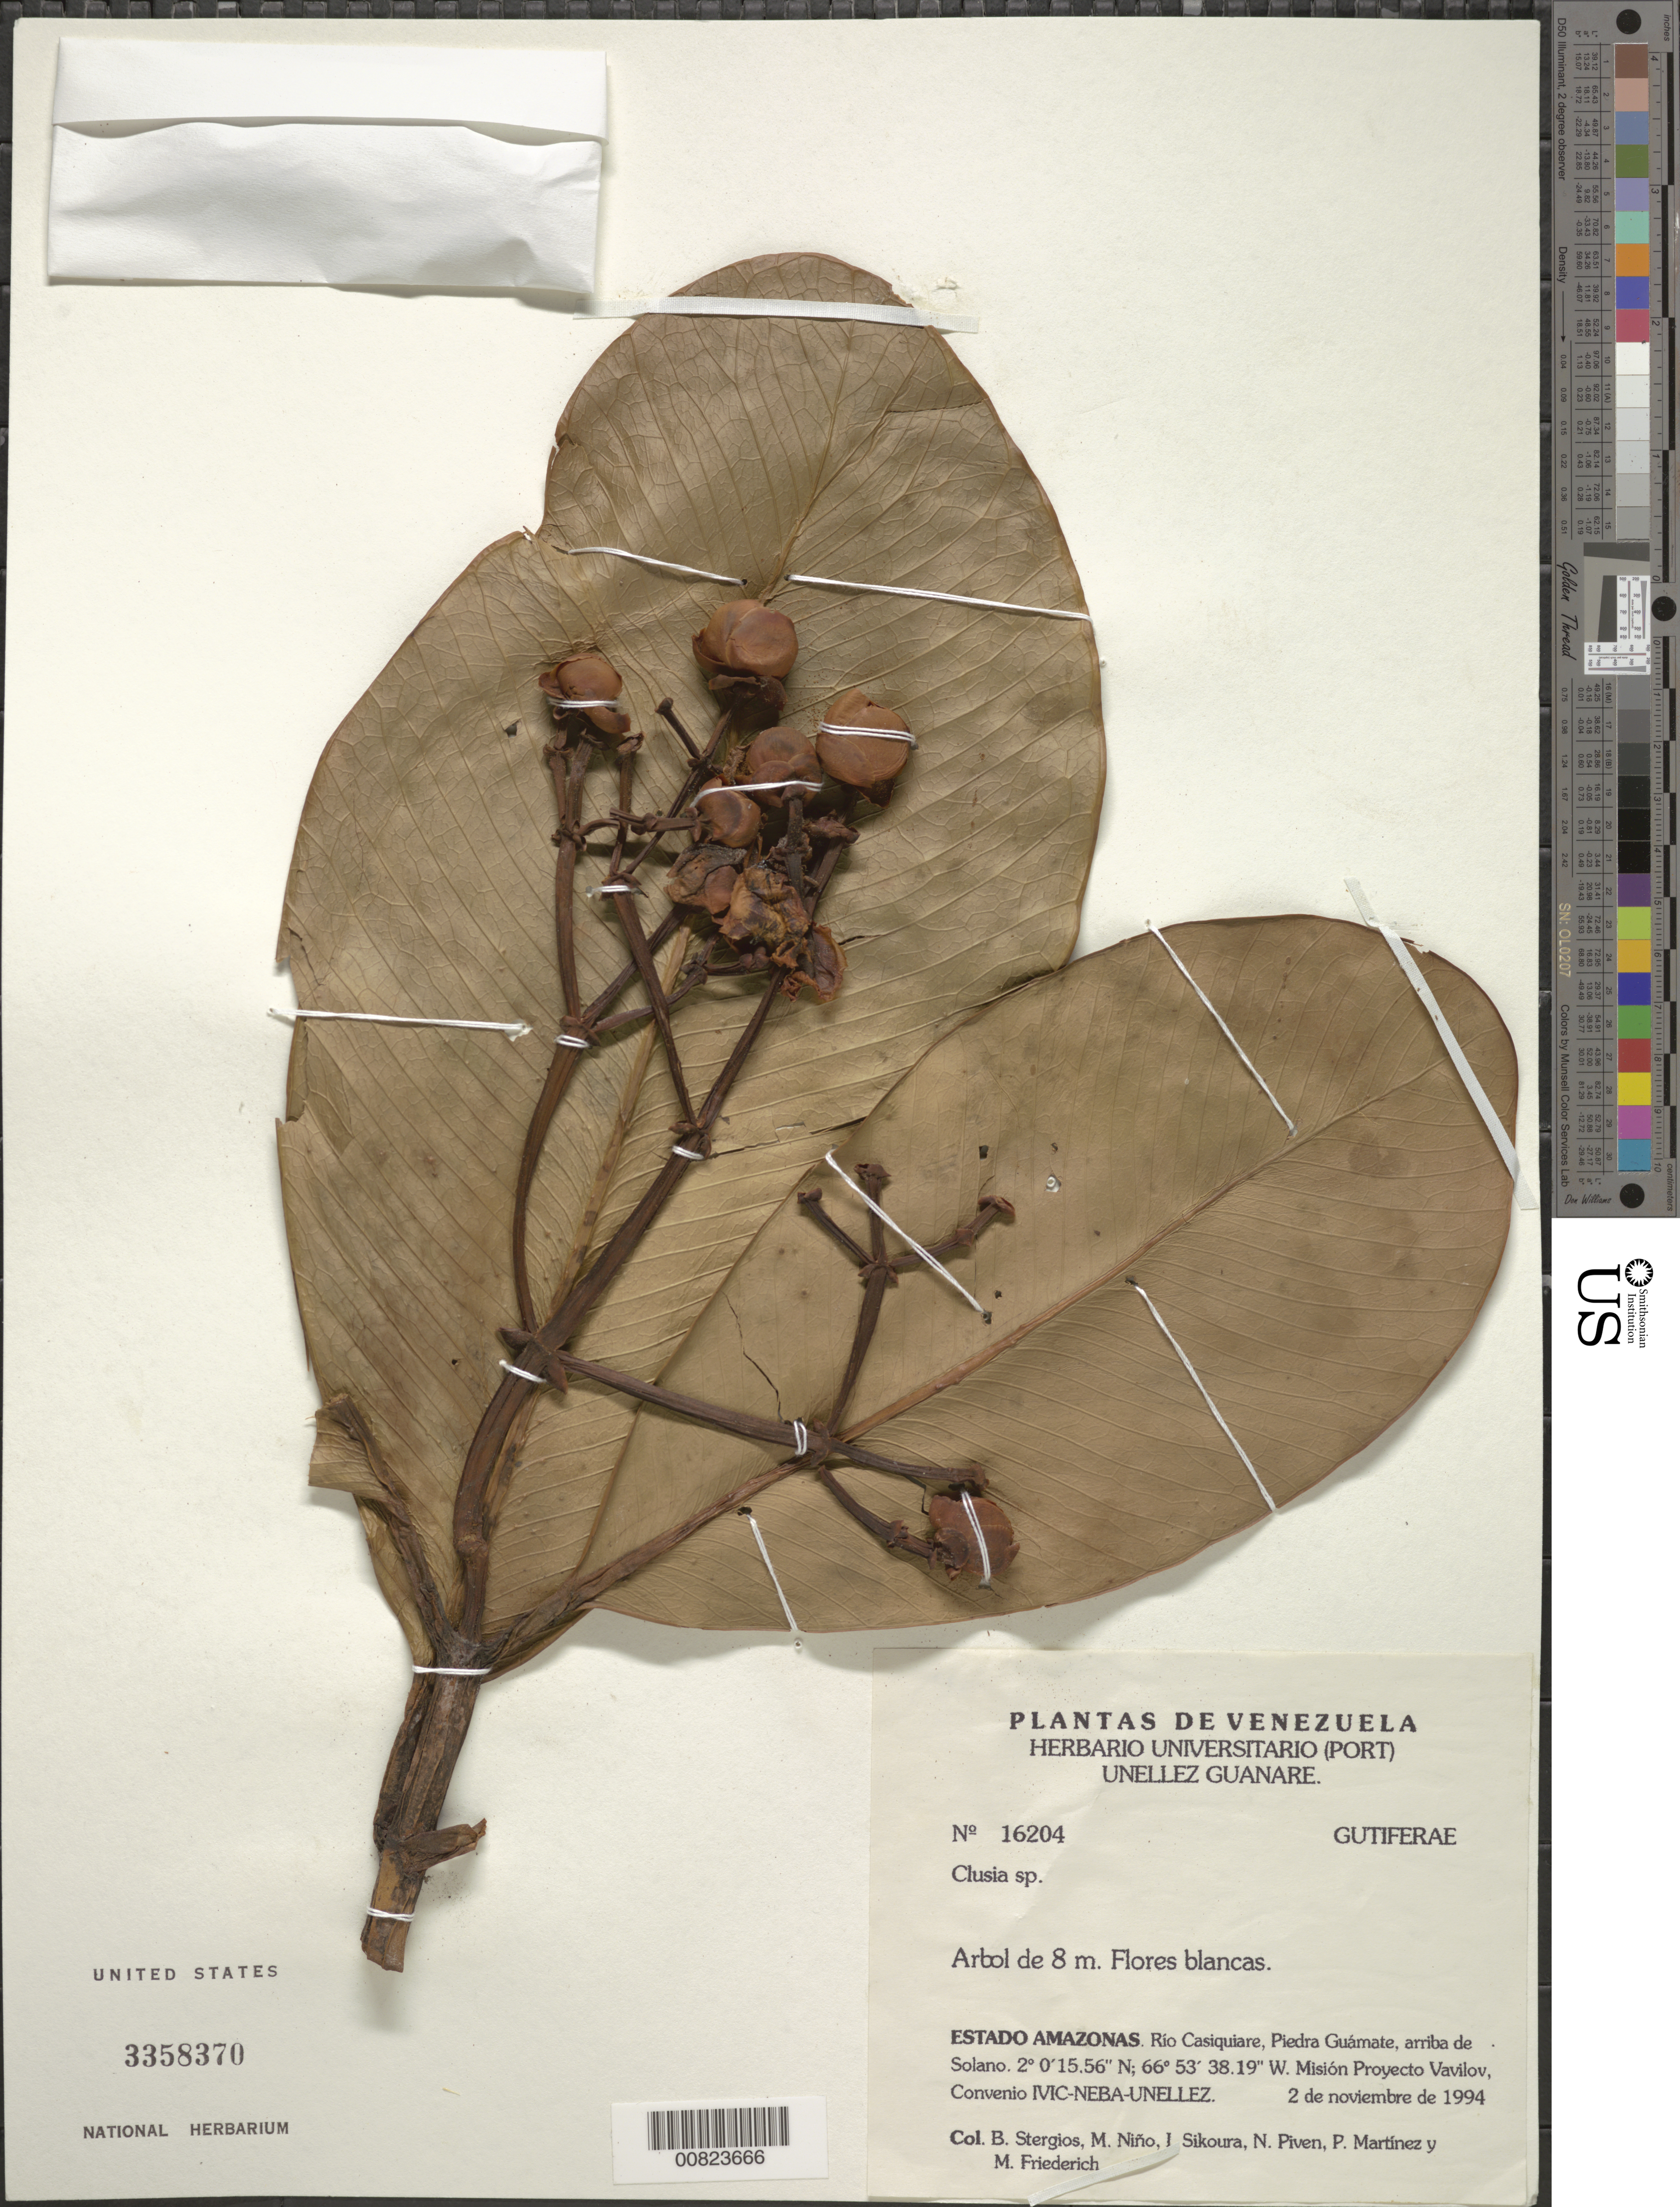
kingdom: Plantae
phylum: Tracheophyta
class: Magnoliopsida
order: Malpighiales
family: Clusiaceae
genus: Clusia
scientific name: Clusia sp.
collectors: B. G. Stergios, S. M. Niño, I. Sikoura, N. Piven, P. Martinez & N. Friederich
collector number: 16204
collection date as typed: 2-Nov-94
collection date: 1994-11-02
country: Venezuela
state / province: Amazonas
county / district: Río Negro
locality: Río Casiquiare, Piedra Guámate, arriba de Solano; Misión Proyecto Vavilov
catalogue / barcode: US 3358370